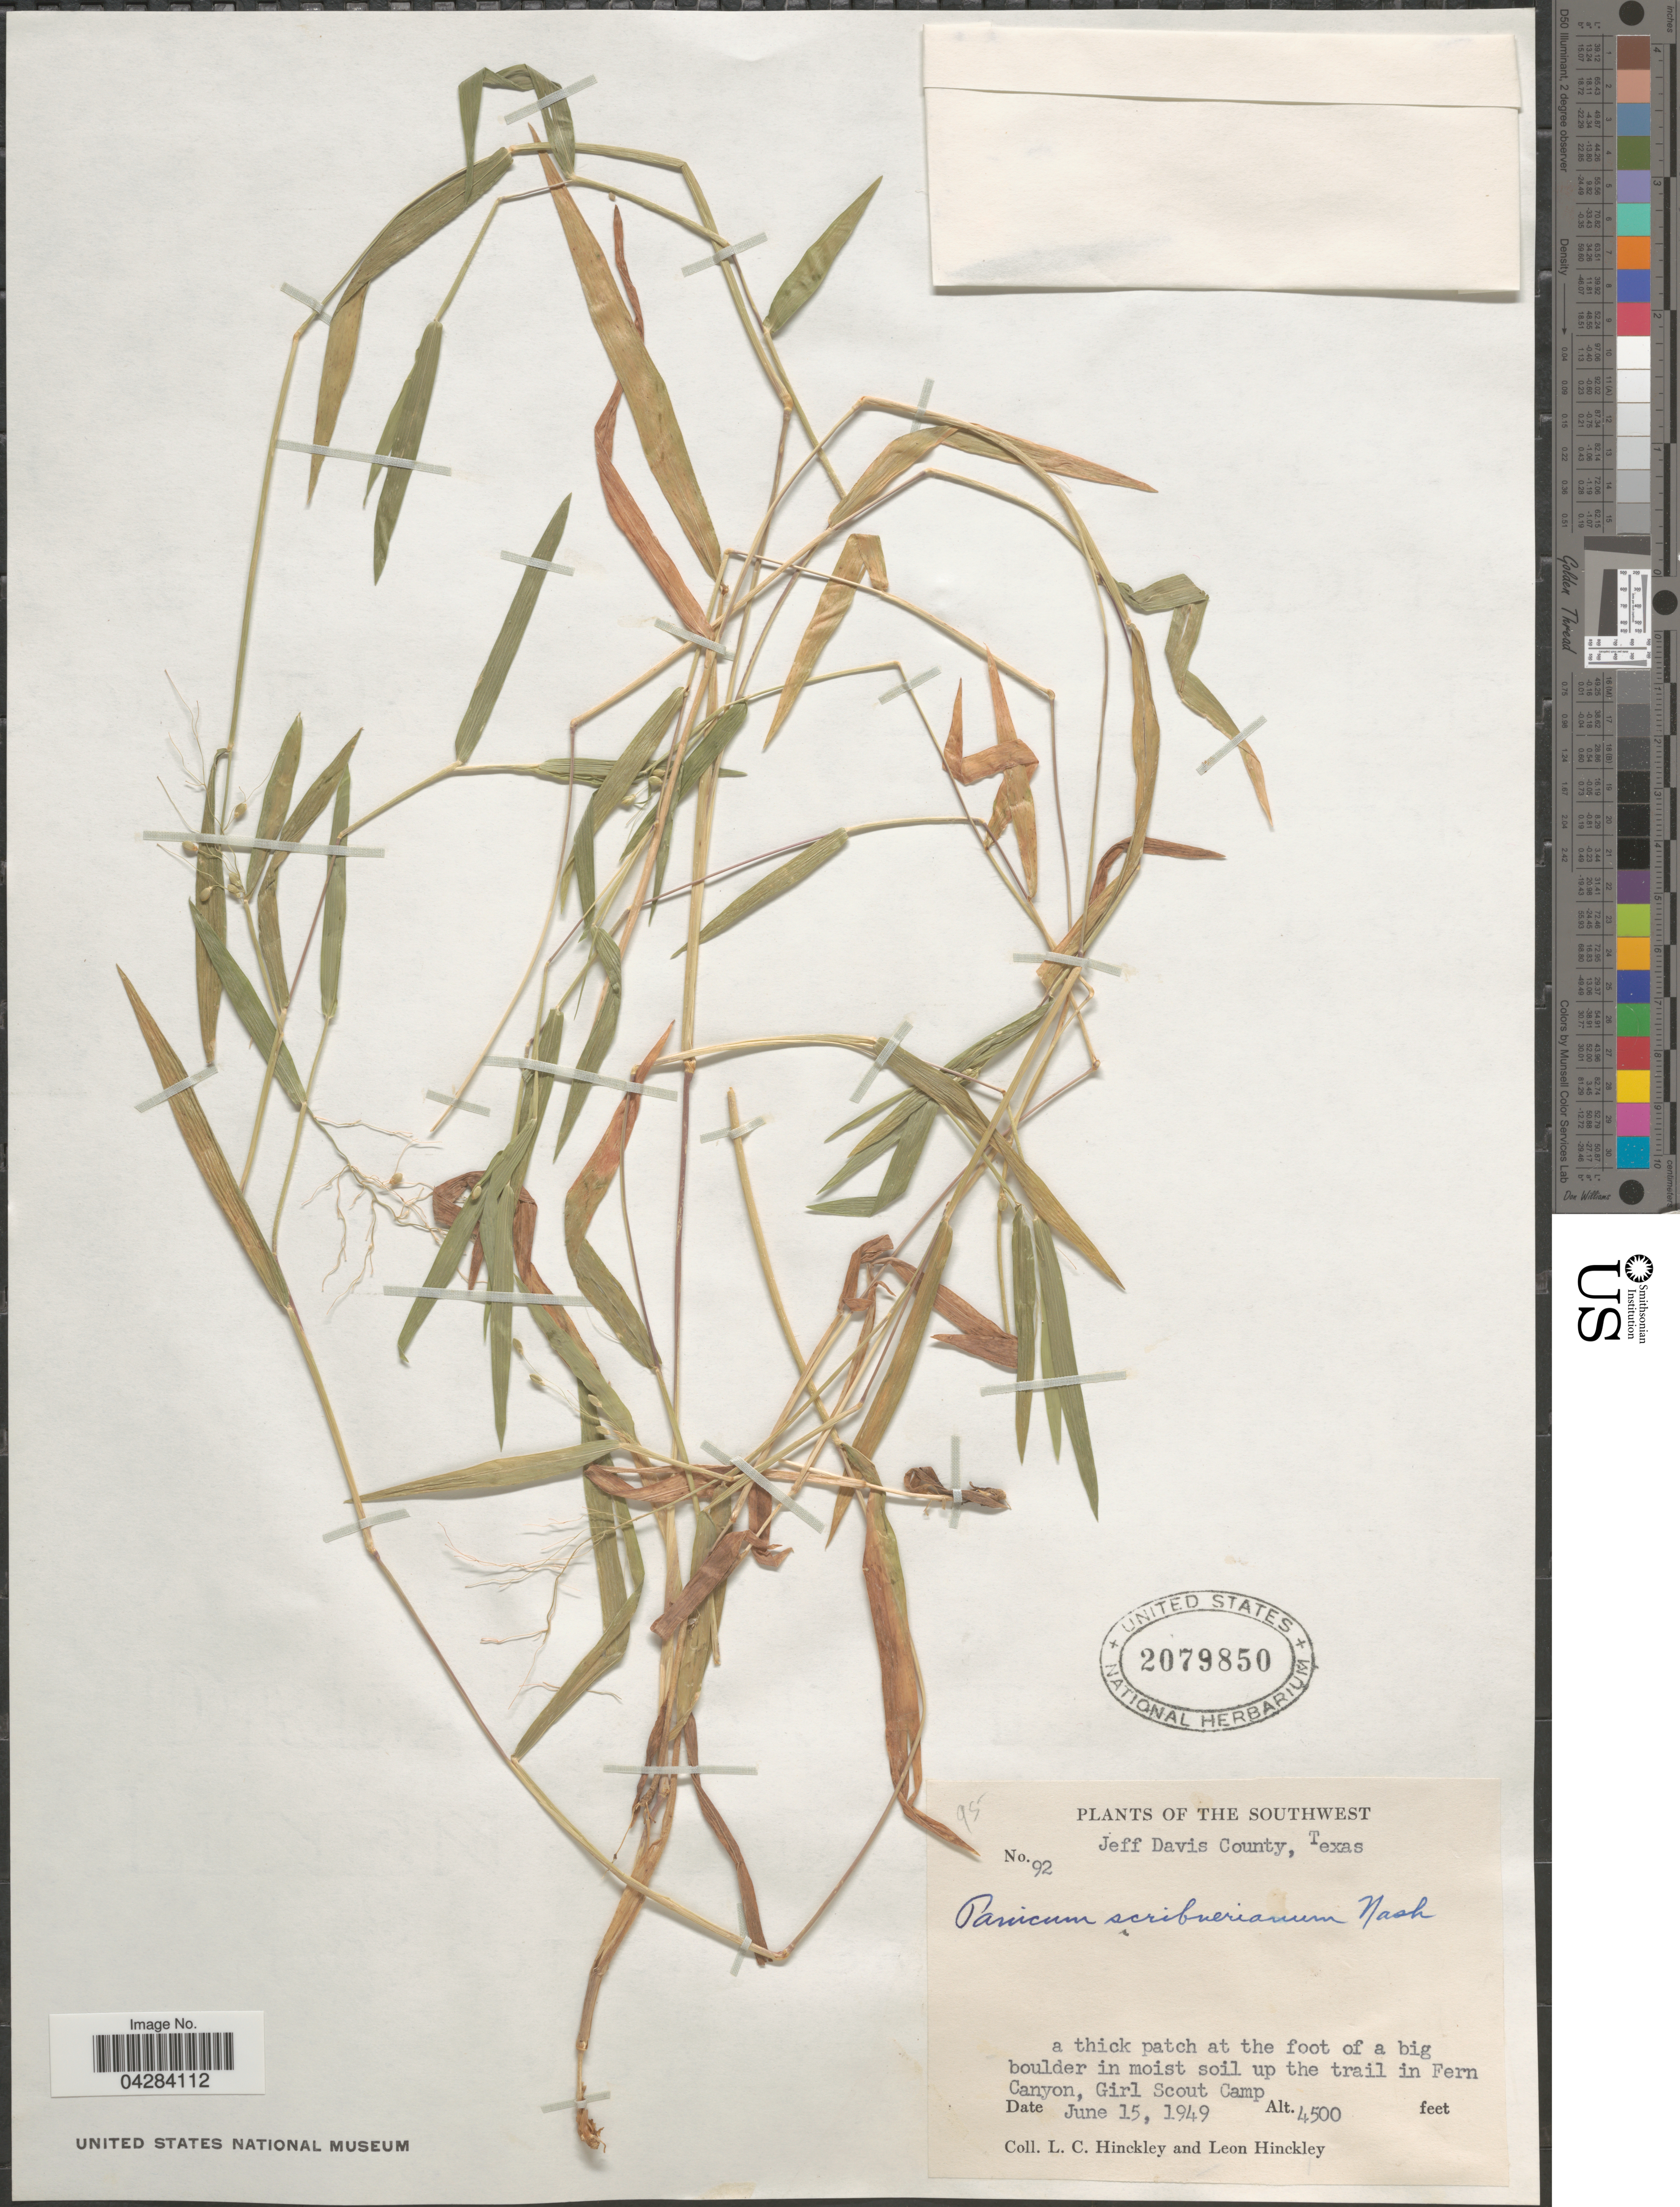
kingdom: Plantae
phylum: Tracheophyta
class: Liliopsida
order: Poales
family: Poaceae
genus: Dichanthelium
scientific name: Dichanthelium oligosanthes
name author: (Schult.) Gould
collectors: L. Hinckley & L. Hinckley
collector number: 92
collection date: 1949-06-15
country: United States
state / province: Texas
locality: The Southwest. Jeff Davis County. A thick patch at the foot of a big boulder in moist soil up the trail in Fern Canyon, Girl Scout Camp.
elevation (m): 1372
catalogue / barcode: US 2079850